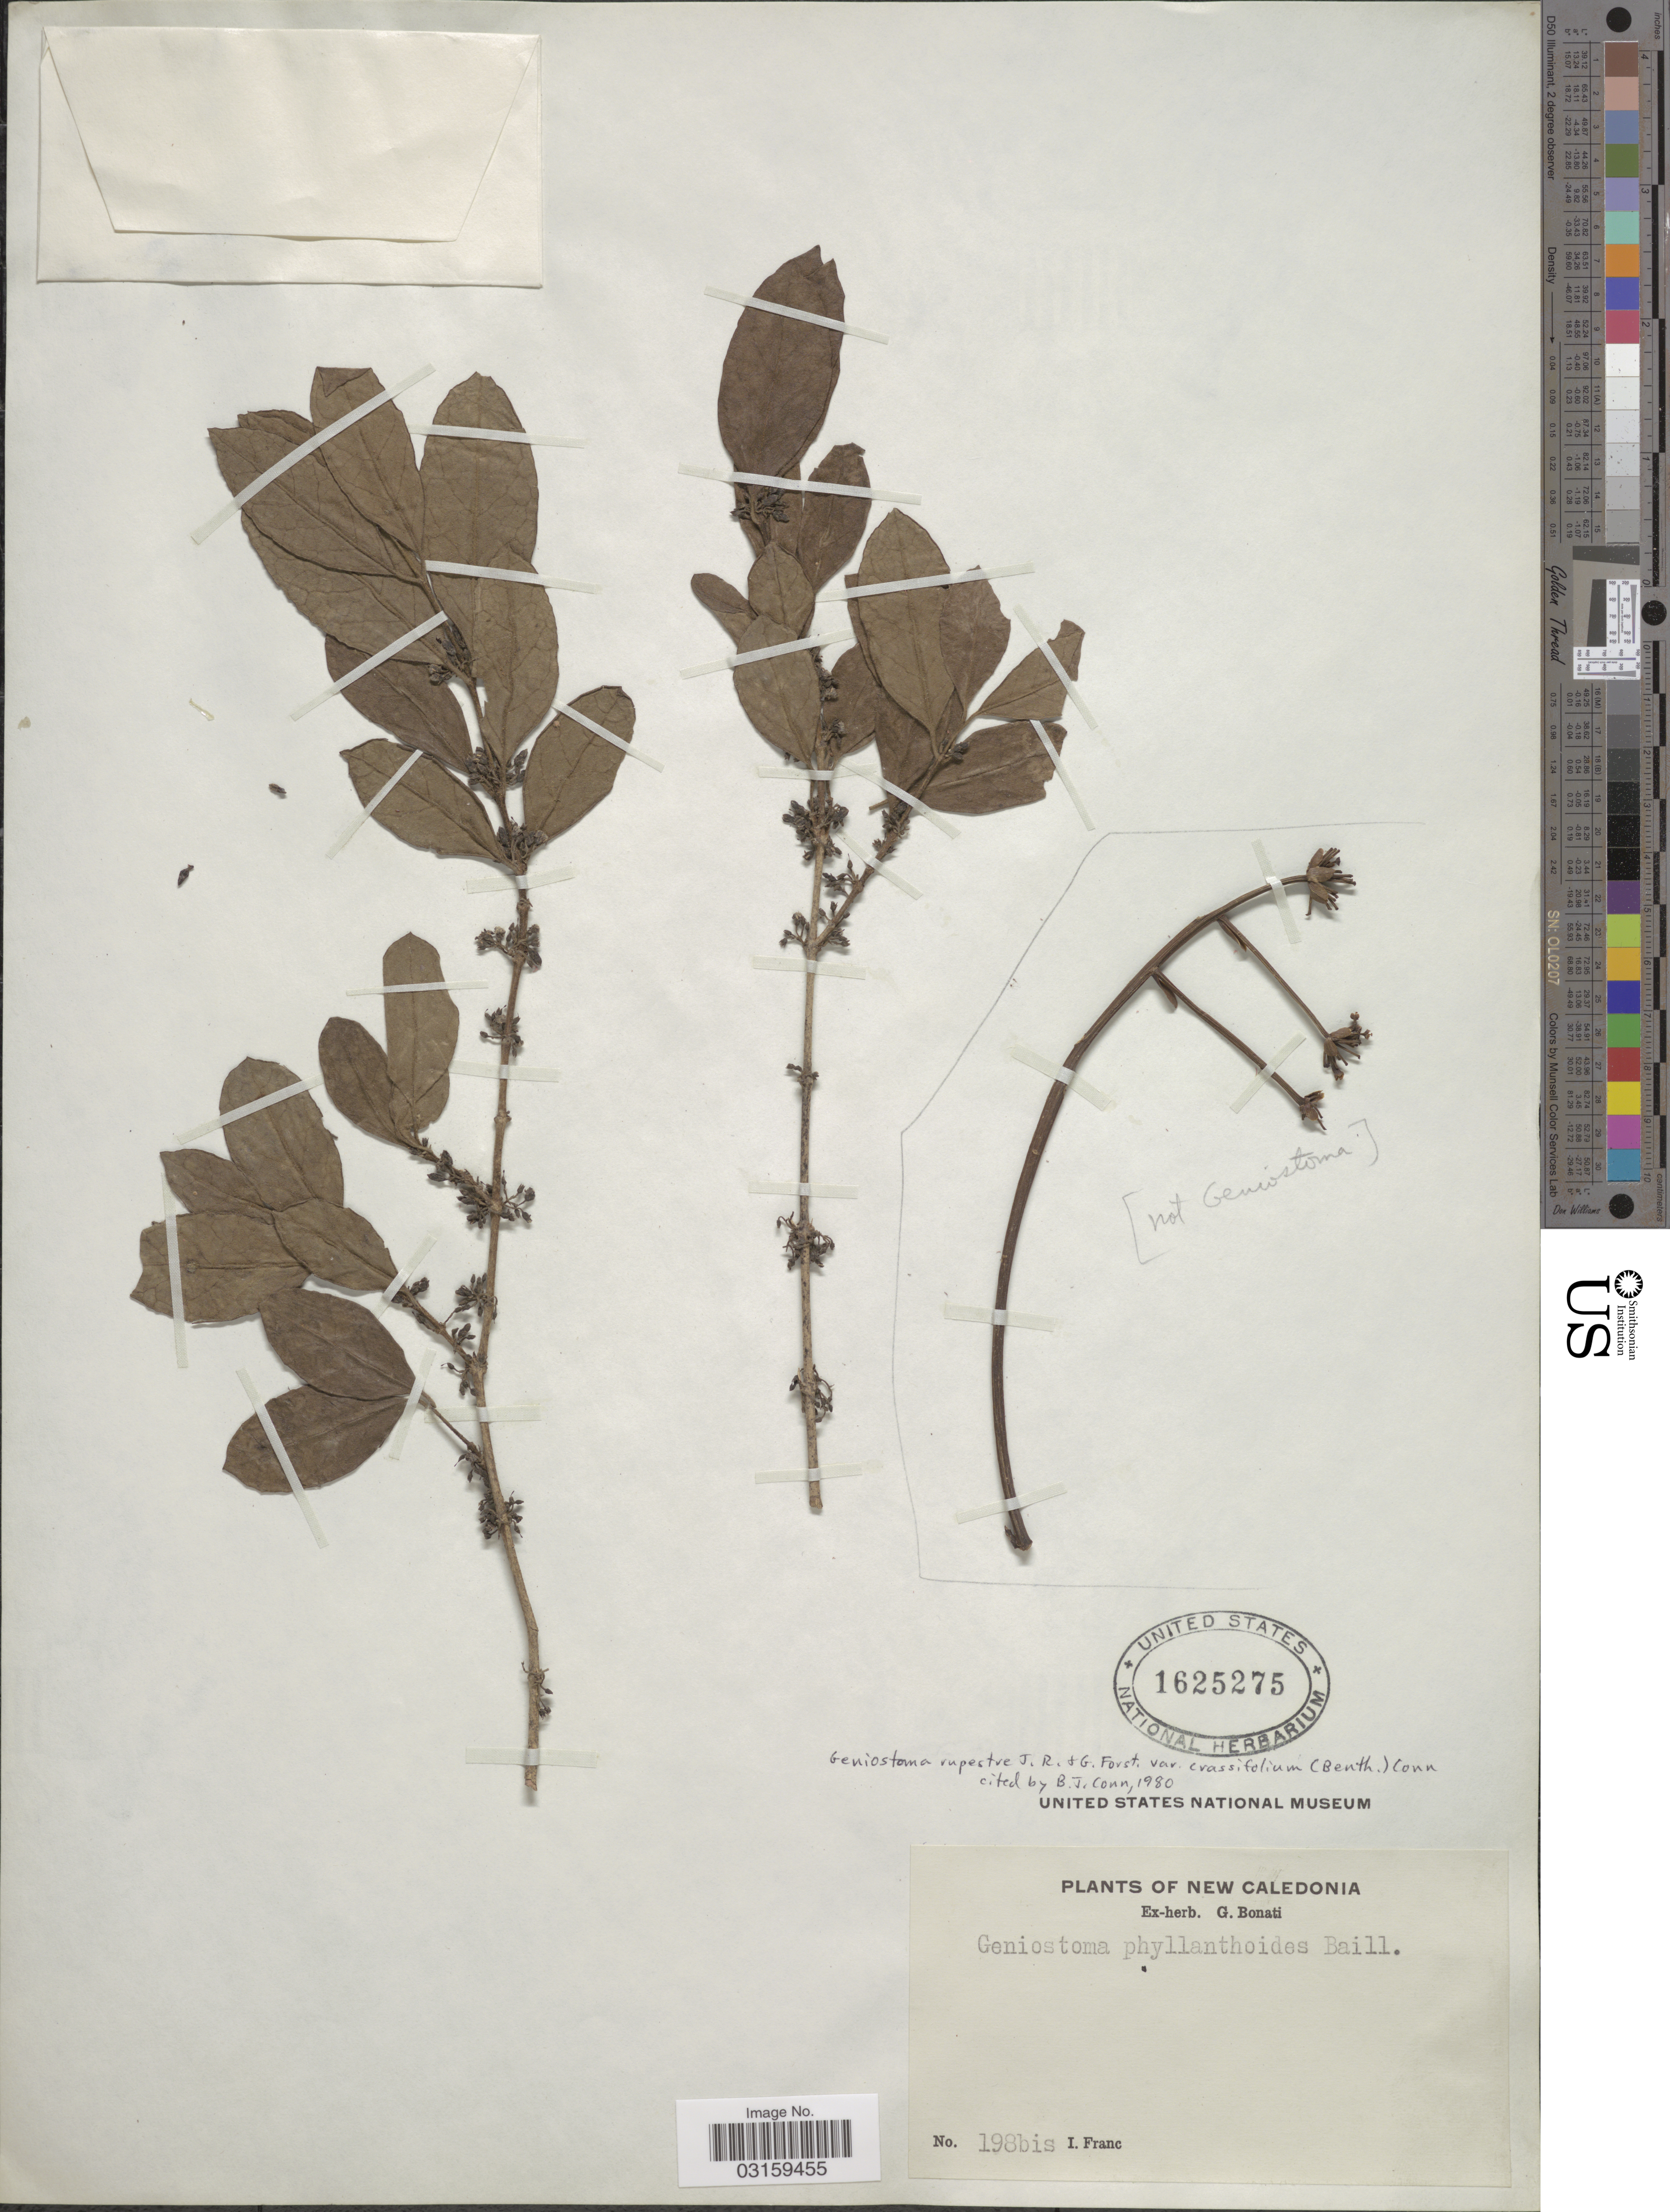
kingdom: Plantae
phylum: Tracheophyta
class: Magnoliopsida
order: Gentianales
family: Loganiaceae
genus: Geniostoma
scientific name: Geniostoma rupestre var. crassifolium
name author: (Benth.) B.J. Conn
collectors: I. Franc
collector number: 198bis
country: New Caledonia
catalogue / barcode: US 1625275